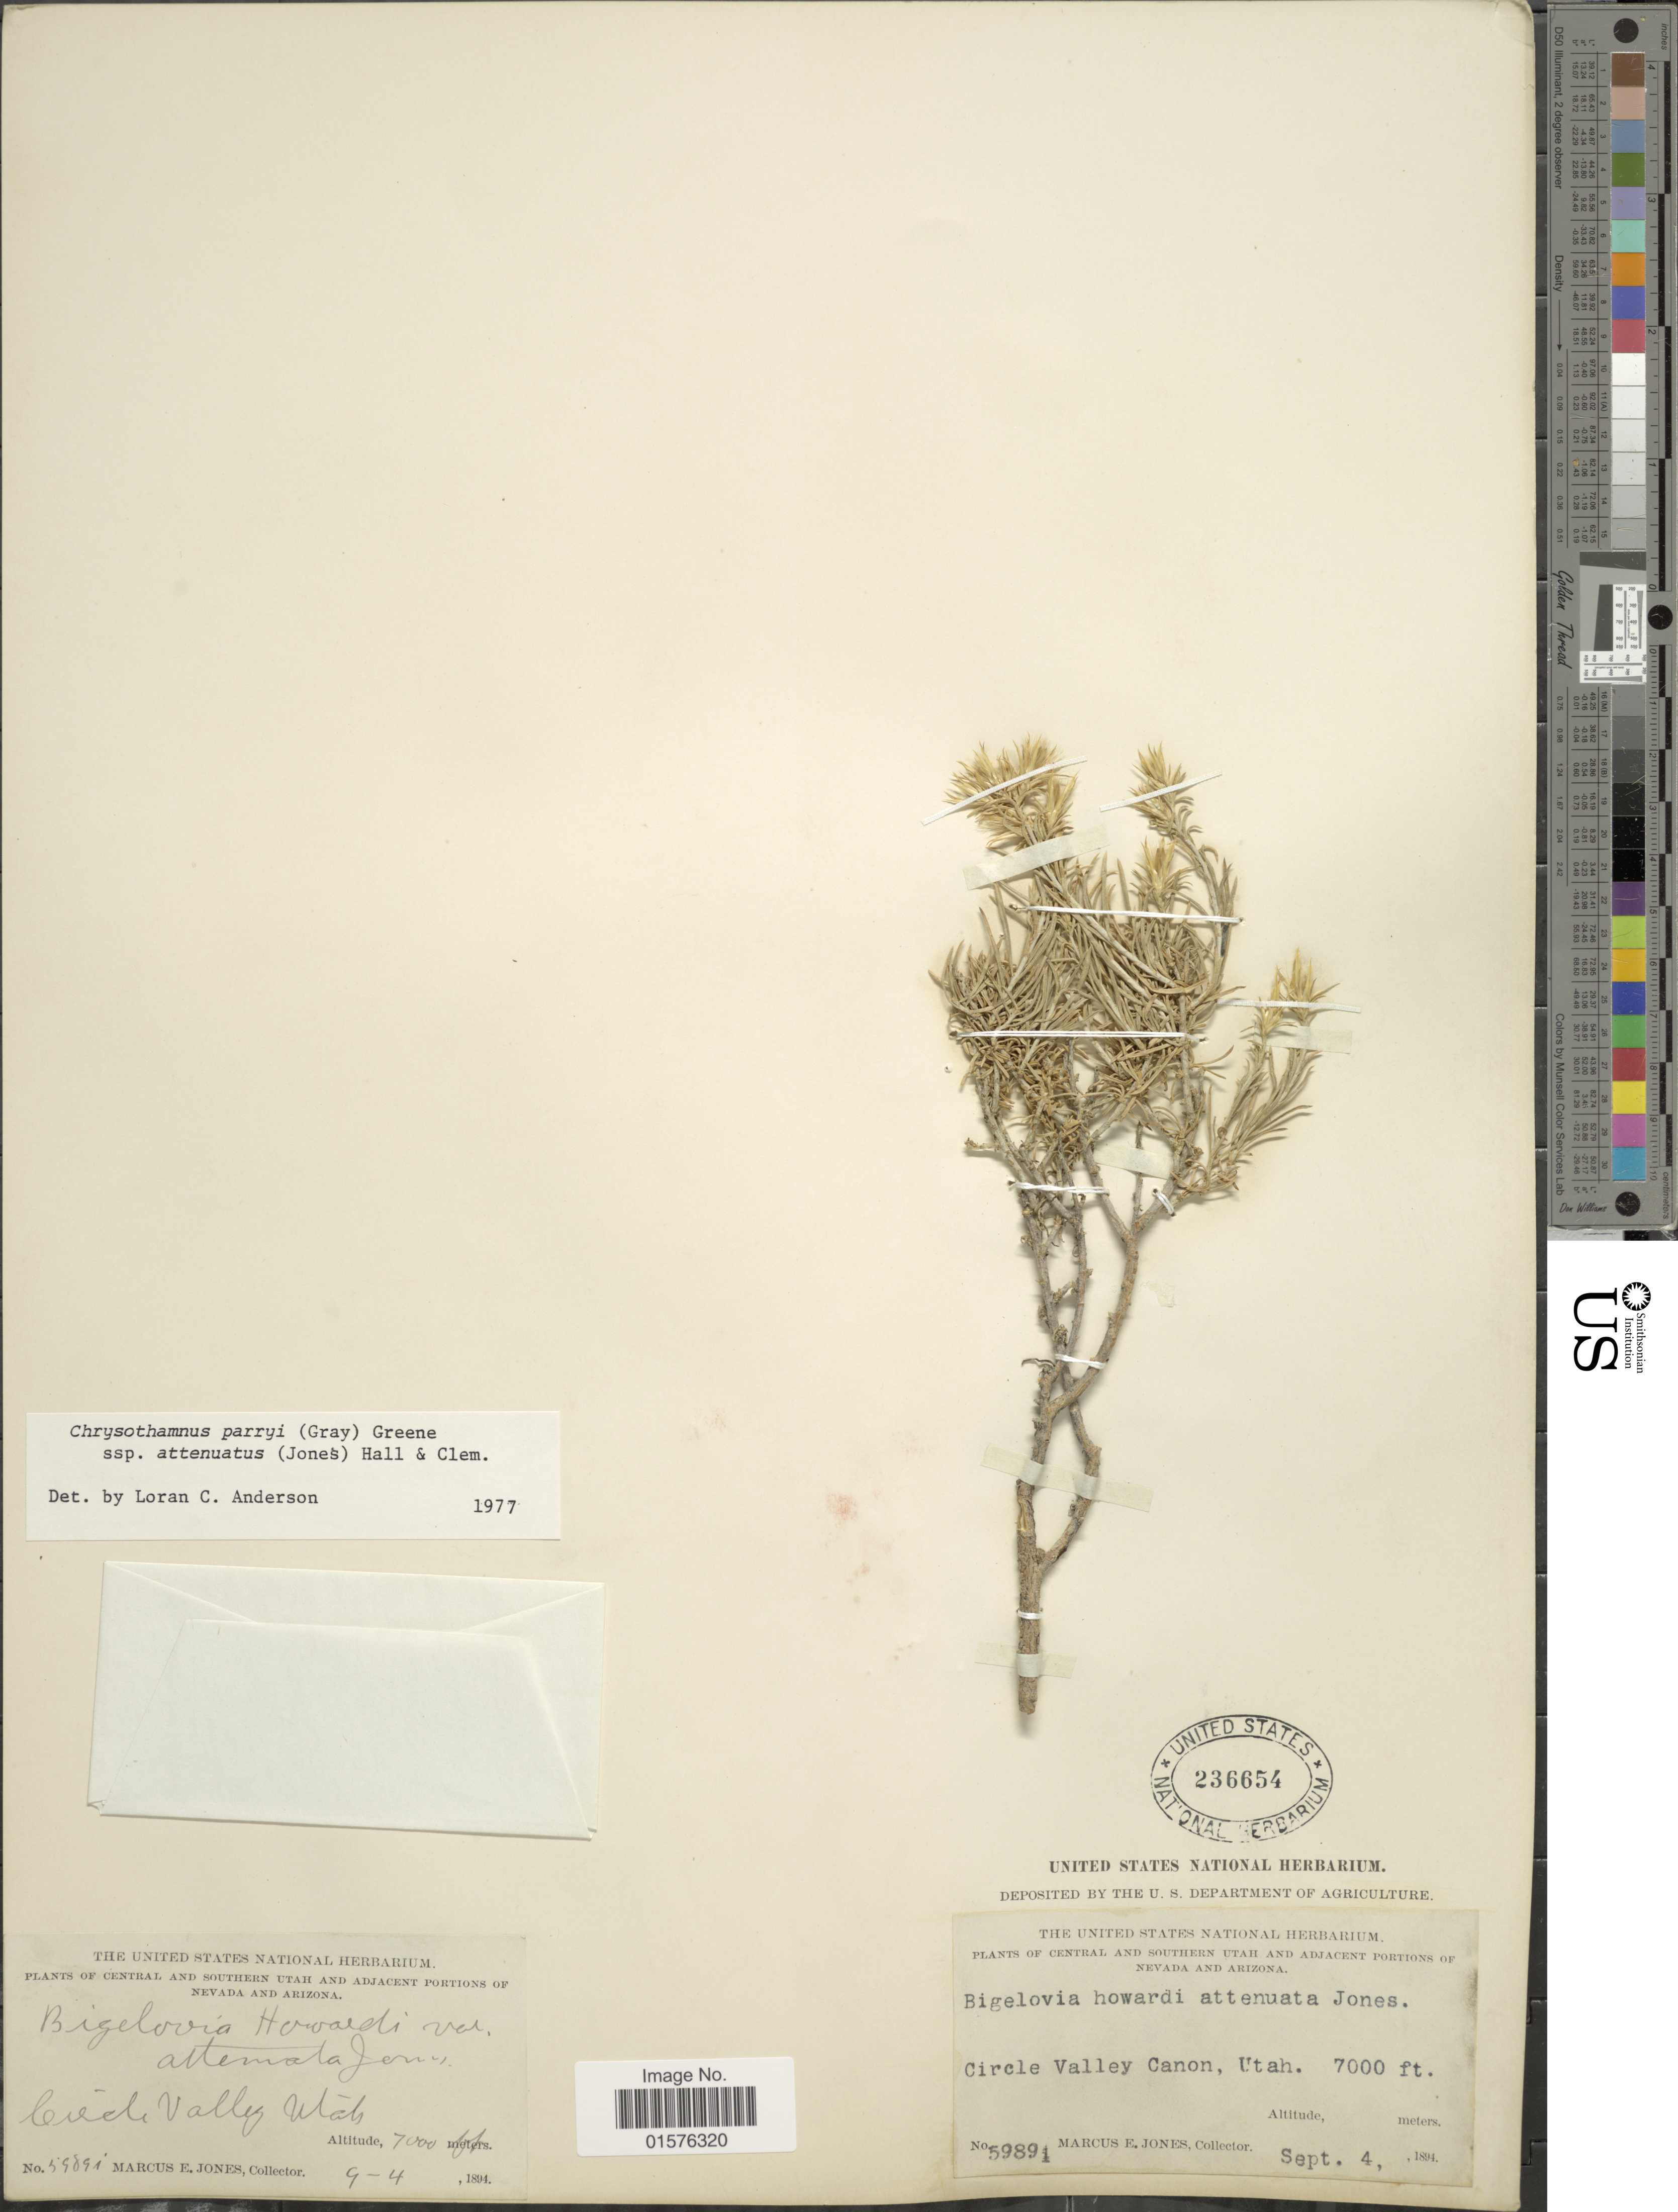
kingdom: Plantae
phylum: Tracheophyta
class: Magnoliopsida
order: Asterales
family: Asteraceae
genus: Ericameria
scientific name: Ericameria parryi var. attenuata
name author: (M.E. Jones) G.L. Nesom & G.I. Baird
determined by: Urbatsch, Lowell E., Curator (LSU), Louisiana State University (UNITED STATES)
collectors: M. E. Jones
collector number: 59891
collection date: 1894-09-04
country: United States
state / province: Utah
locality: Circle Valley Canon.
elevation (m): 2134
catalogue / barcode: US 236654